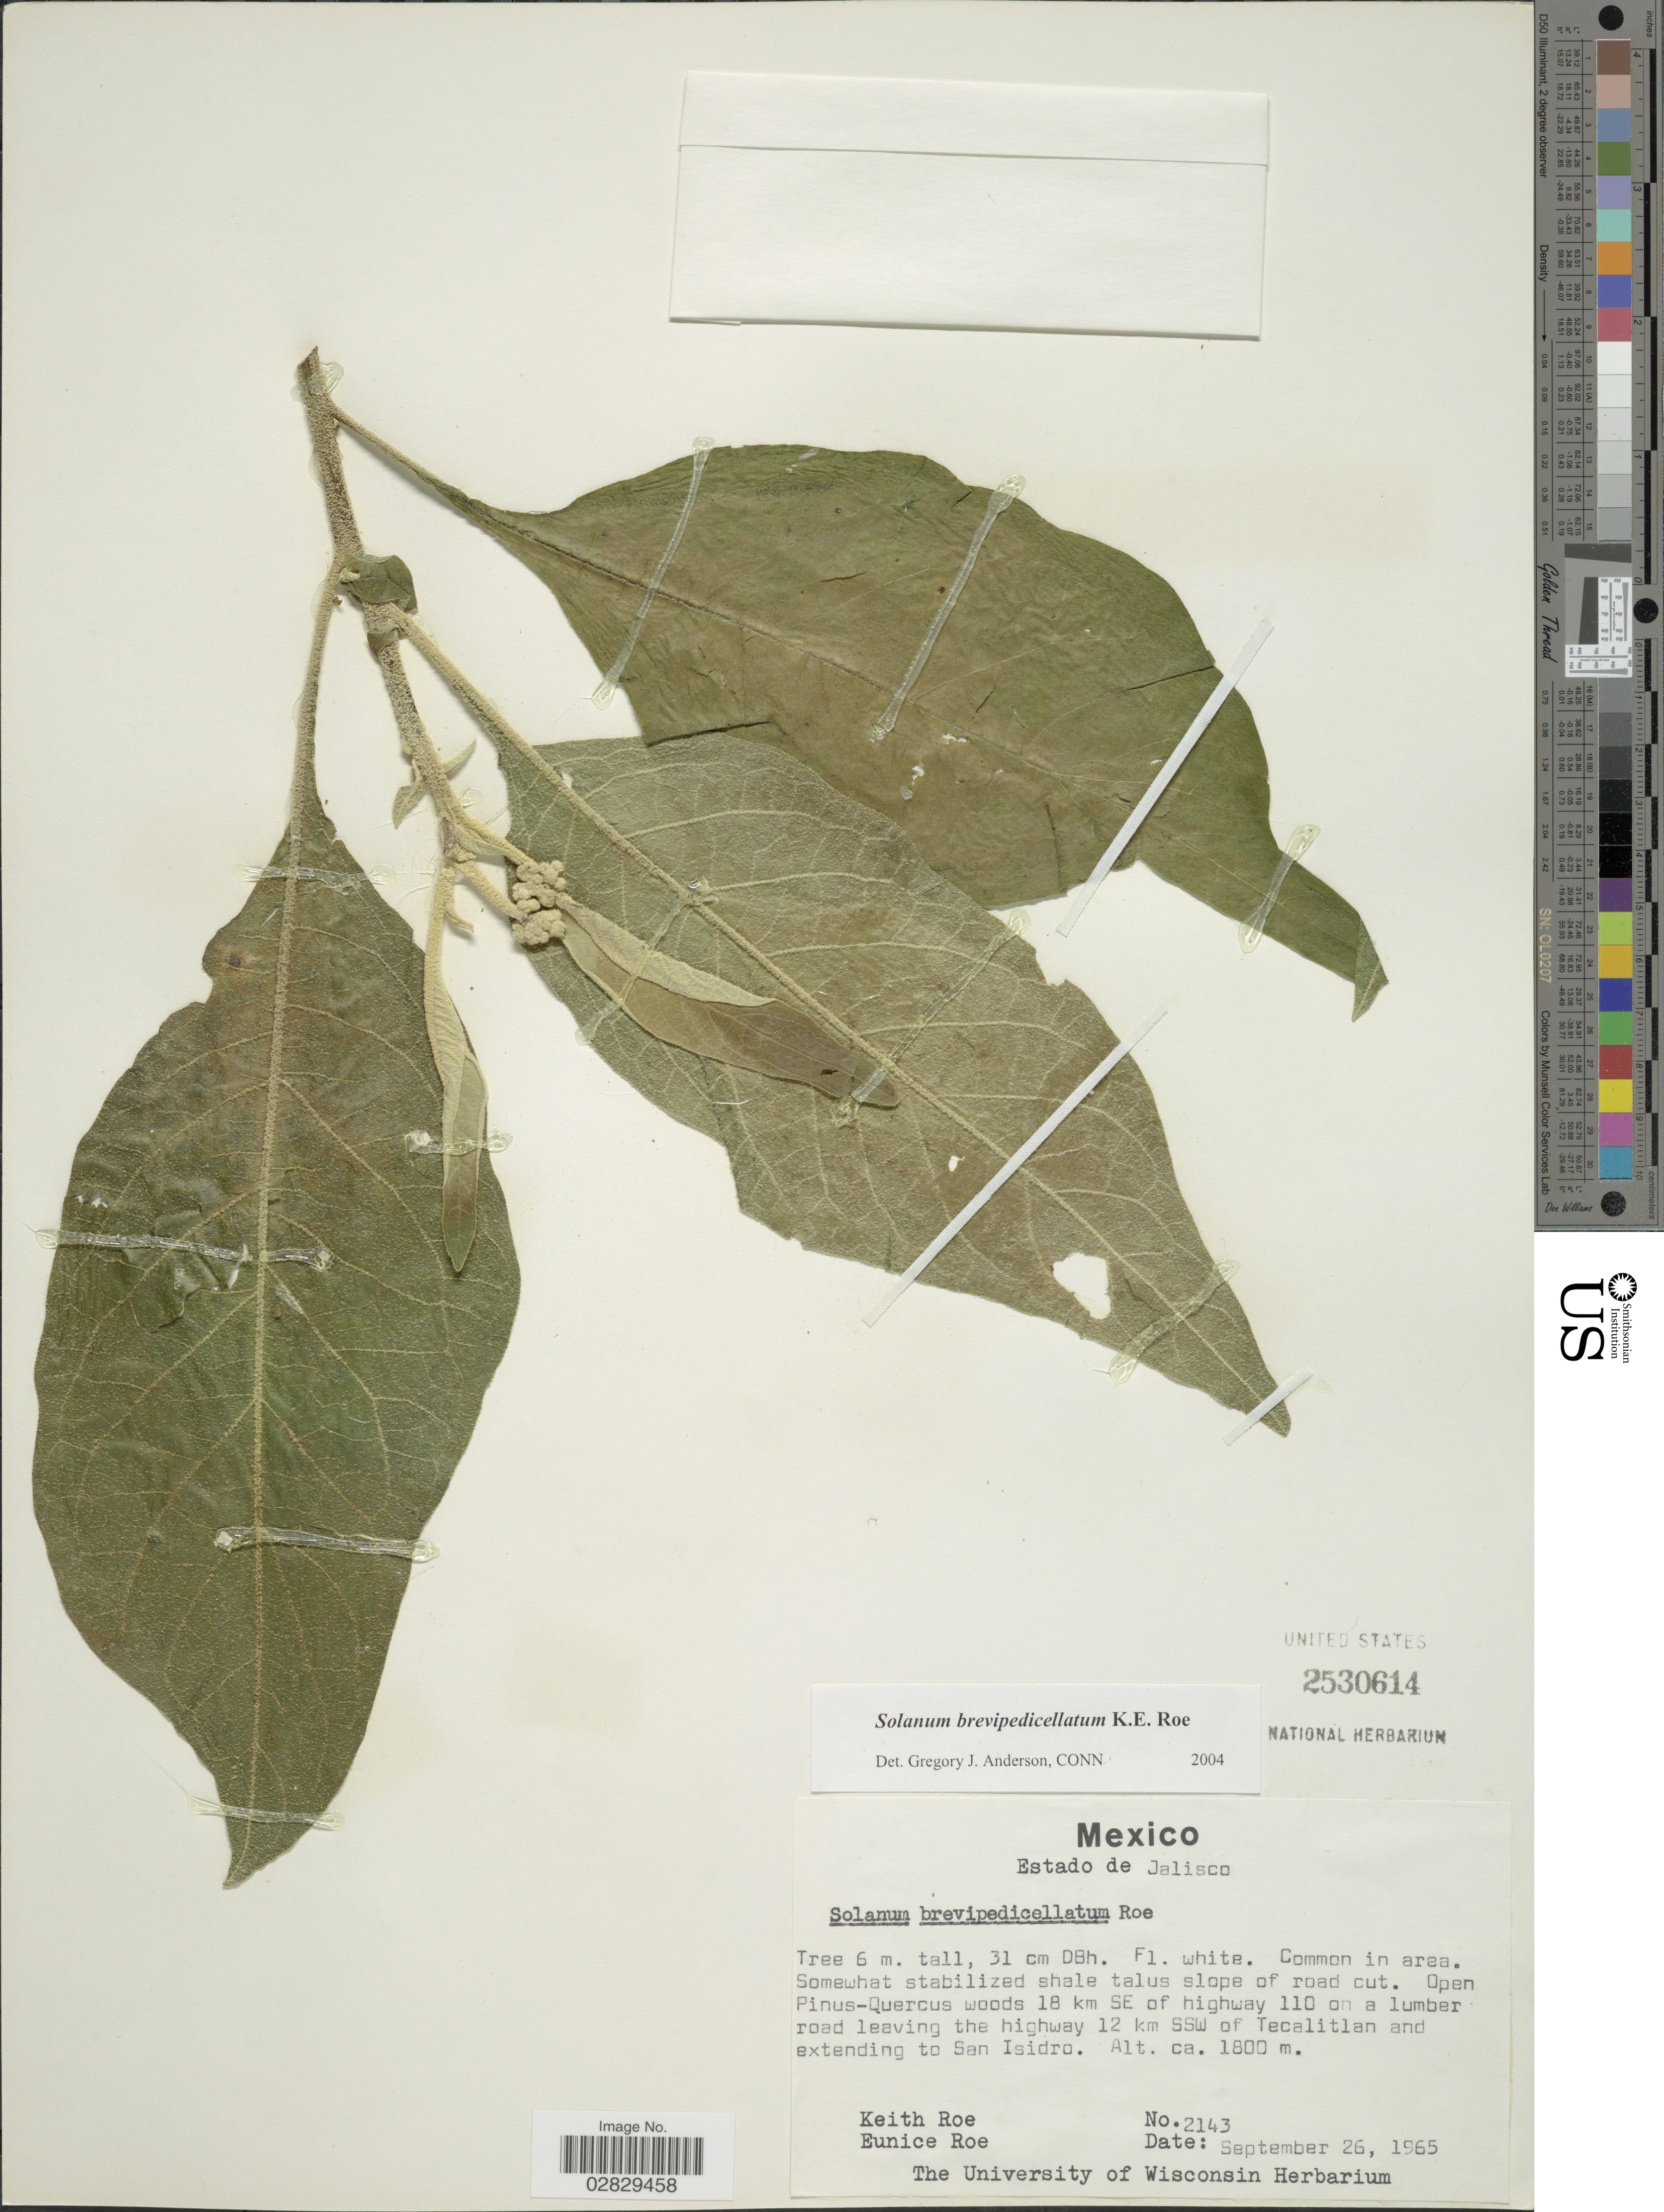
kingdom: Plantae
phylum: Tracheophyta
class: Magnoliopsida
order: Solanales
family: Solanaceae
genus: Solanum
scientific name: Solanum brevipedicellatum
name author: K.E. Roe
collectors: K. Roe & E. Roe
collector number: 2143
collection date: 1965-09-26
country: Mexico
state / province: Jalisco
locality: Open Pinus-Quercus woods 18 km SE of highway 110 on a lumber road leaving the highway 12 km SSW of Tecalitlan and extending to San Isidro.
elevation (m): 1800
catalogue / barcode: US 2530614